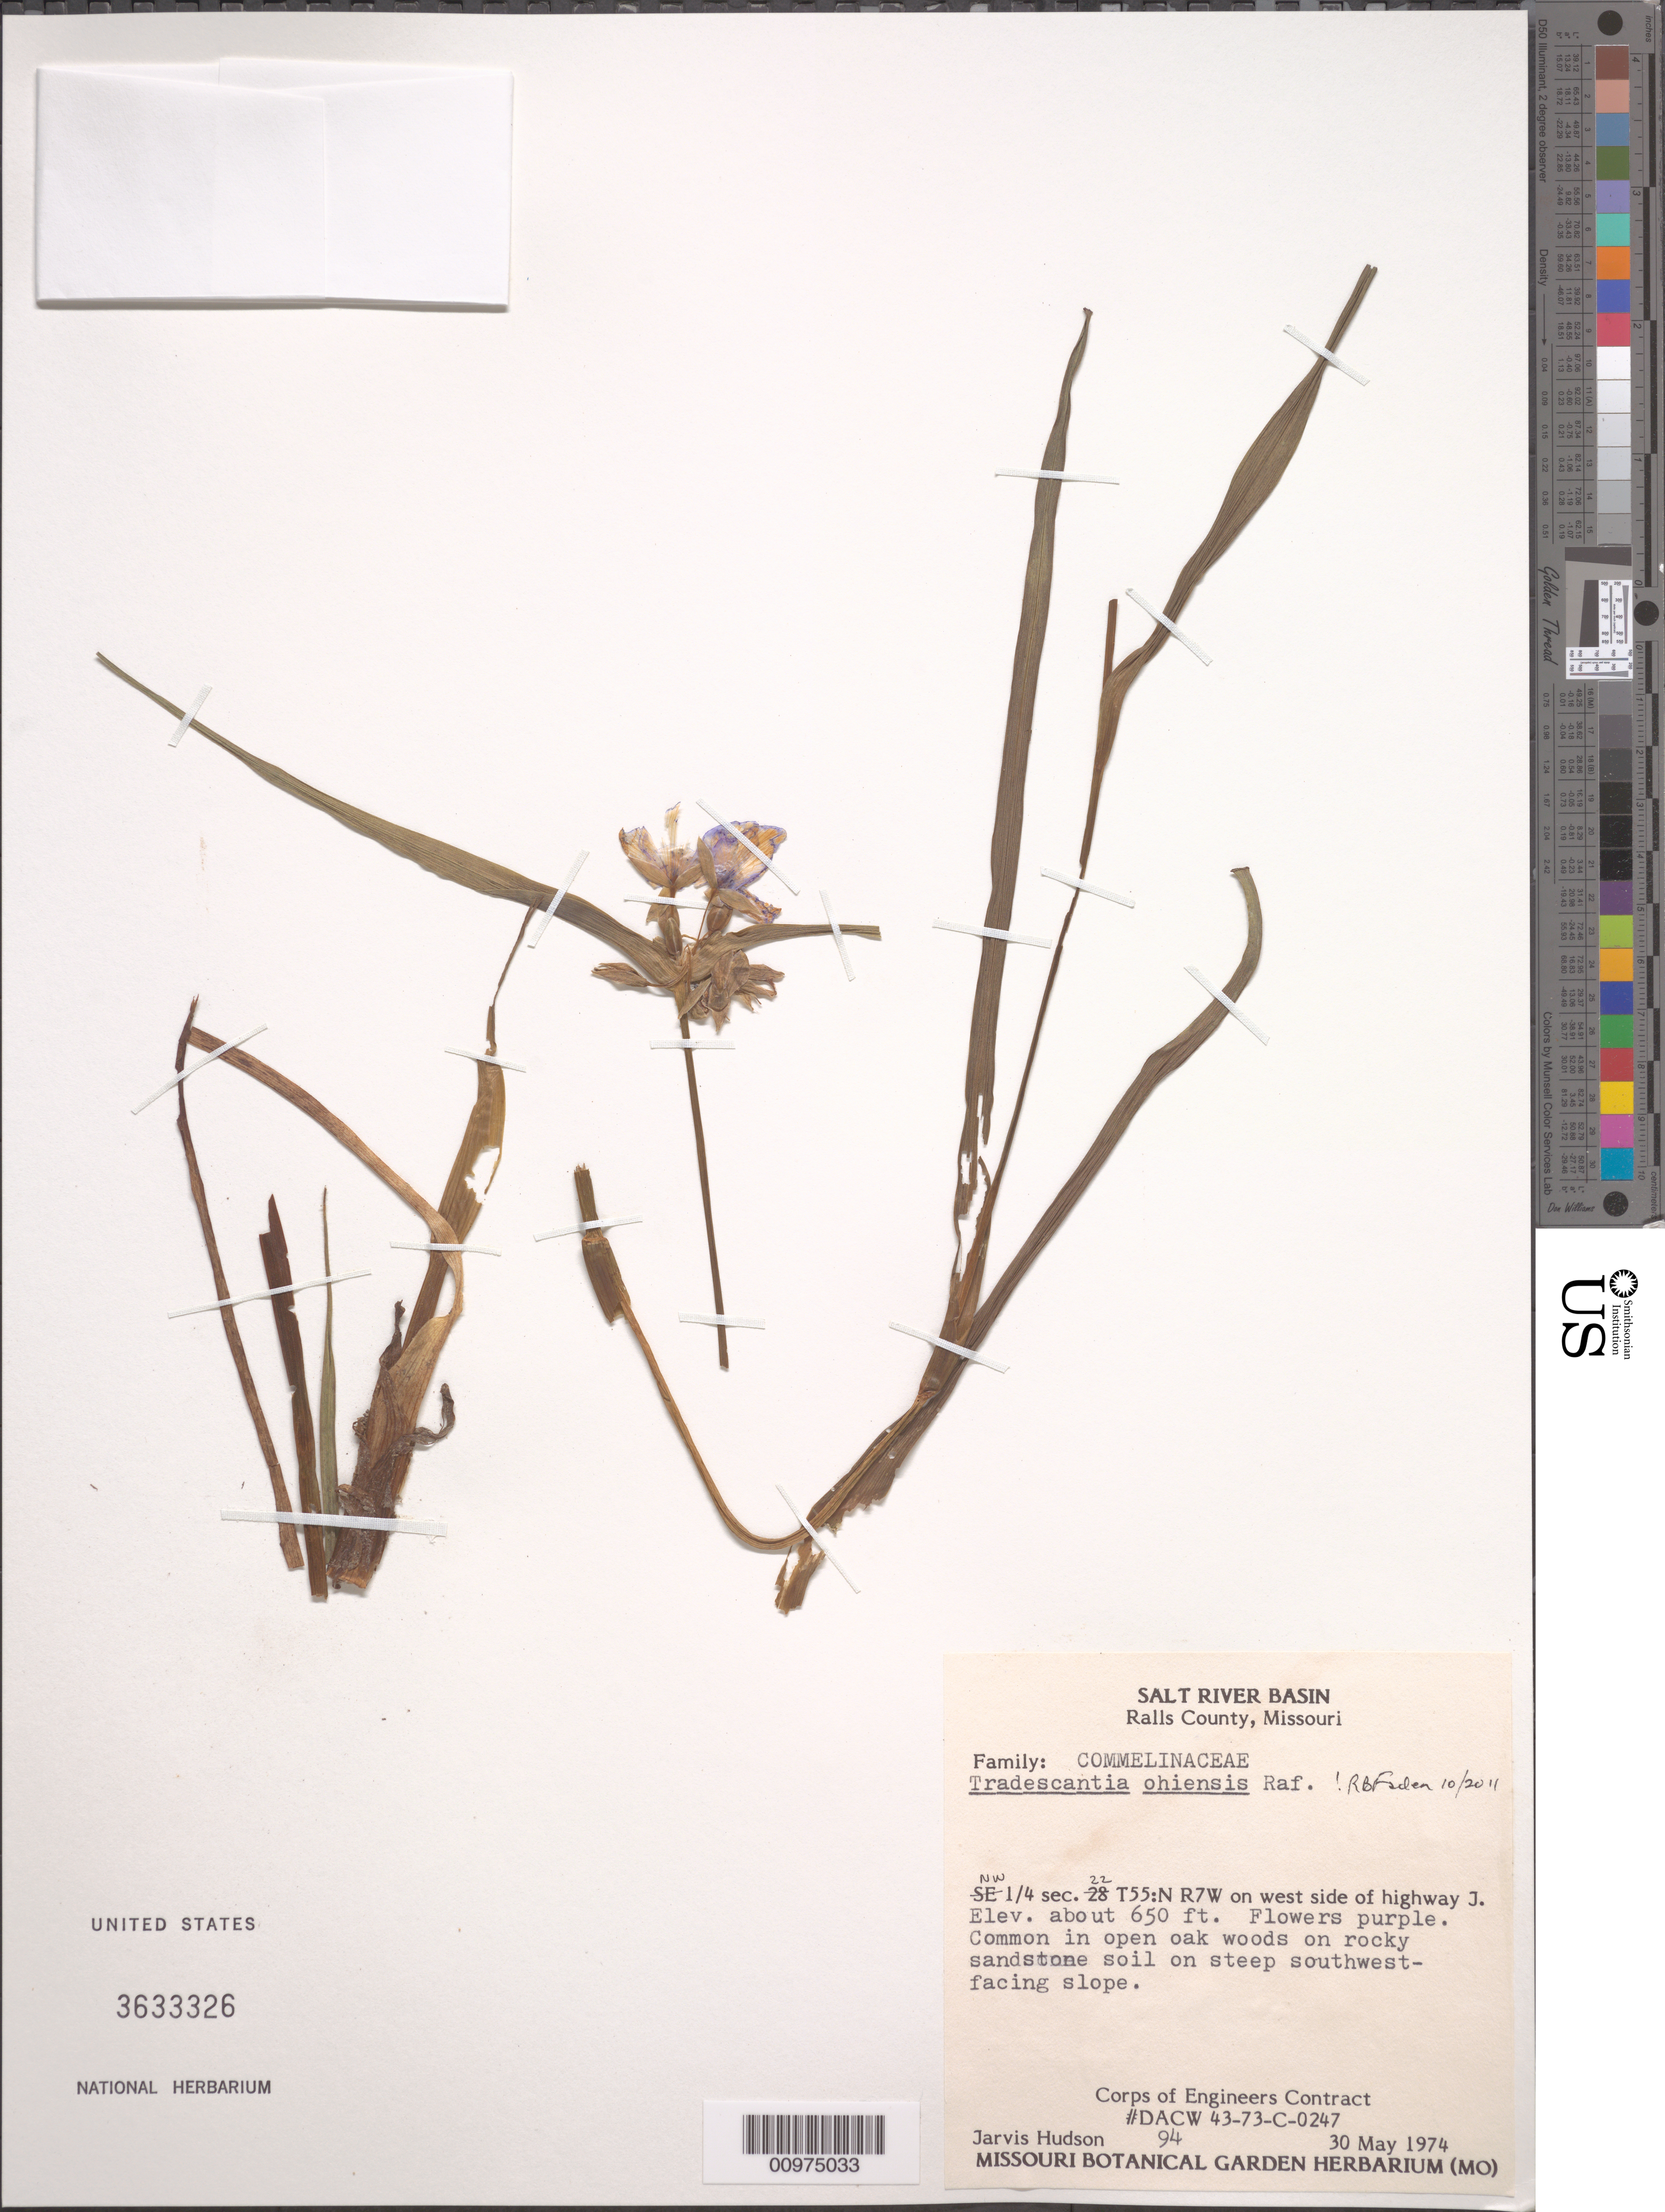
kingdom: Plantae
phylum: Tracheophyta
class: Liliopsida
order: Commelinales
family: Commelinaceae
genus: Tradescantia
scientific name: Tradescantia ohiensis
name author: Raf.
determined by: Faden, Robert B., (US), Smithsonian Institution - National Museum of Natural History (UNITED STATES)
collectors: J. Hudson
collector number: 94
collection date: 1974-05-30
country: United States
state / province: Missouri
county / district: Ralls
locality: NW ¼ sec. 22 T55:N R7W on west side of highway J.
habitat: Common in open oak woods on rocky sandstone soil on steep southwest-facing slope.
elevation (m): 198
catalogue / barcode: US 3633326